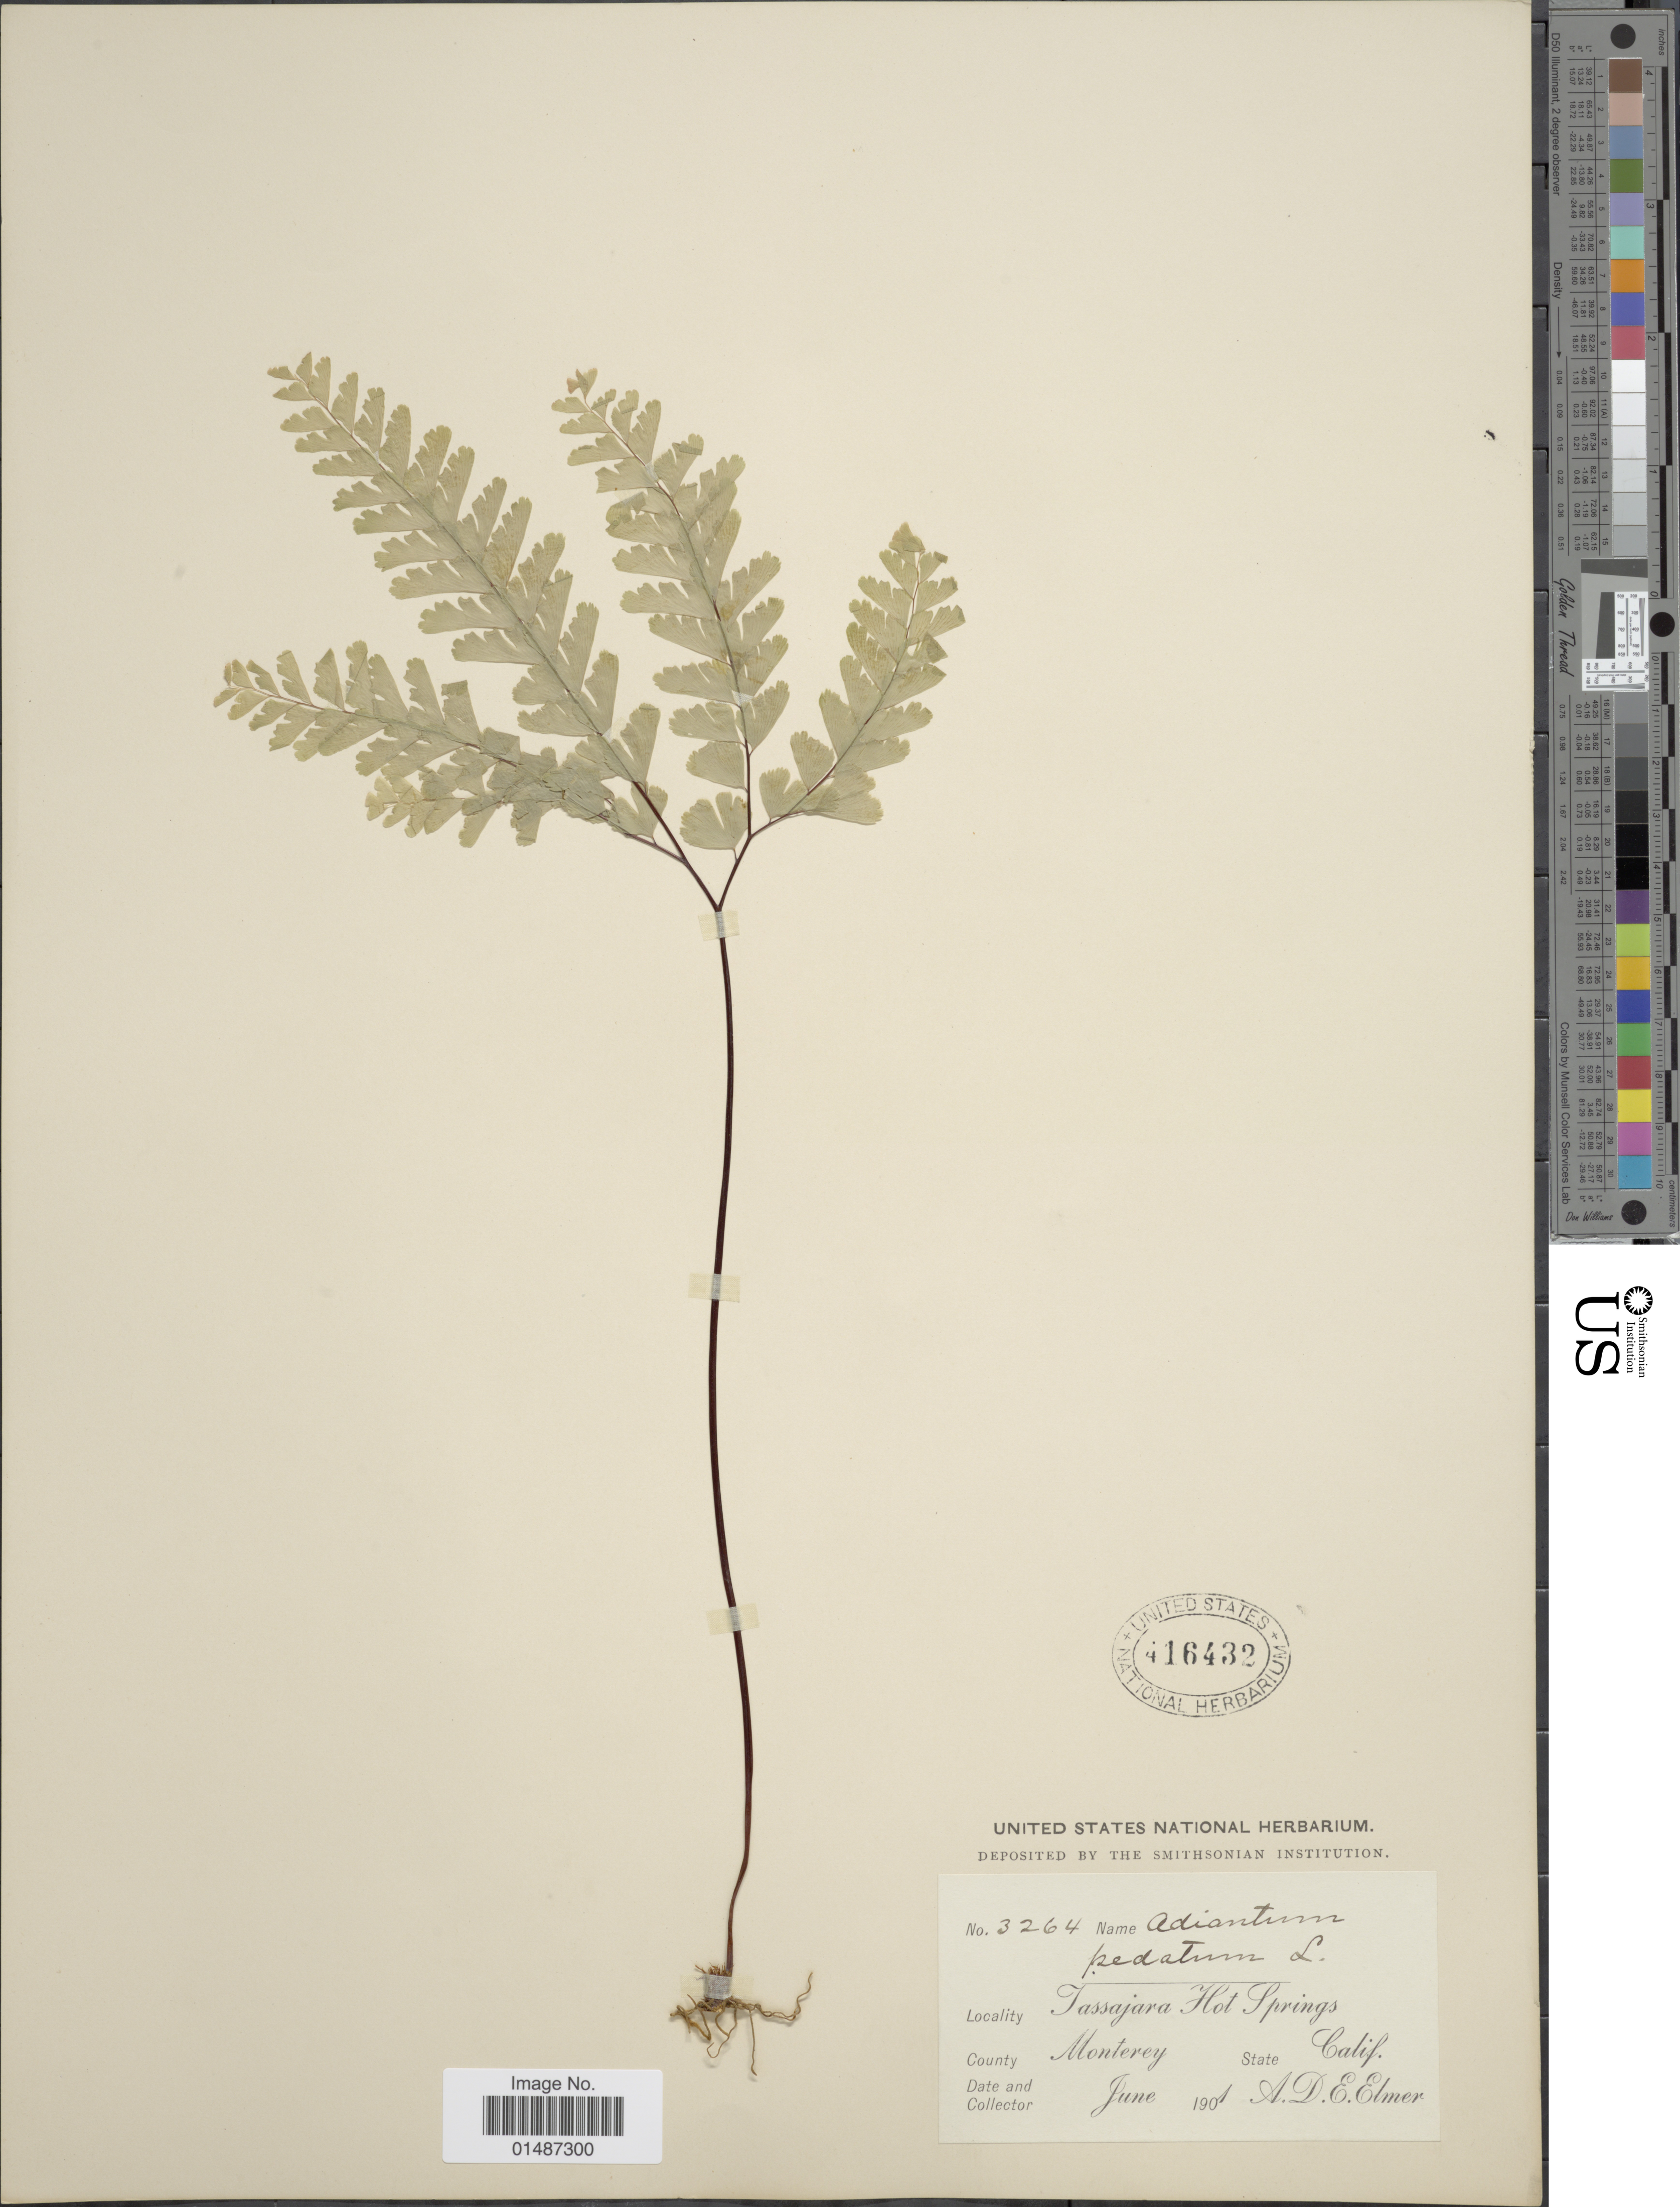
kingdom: Plantae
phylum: Tracheophyta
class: Polypodiopsida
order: Polypodiales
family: Pteridaceae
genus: Adiantum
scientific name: Adiantum pedatum subsp. aleuticum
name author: (Rupr.) Calder & Roy L. Taylor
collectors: A. D. E. Elmer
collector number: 3264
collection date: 1901-06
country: United States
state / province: California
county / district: Monterey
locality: Tassajara Hot Springs. County Monterey.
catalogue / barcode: US 416432